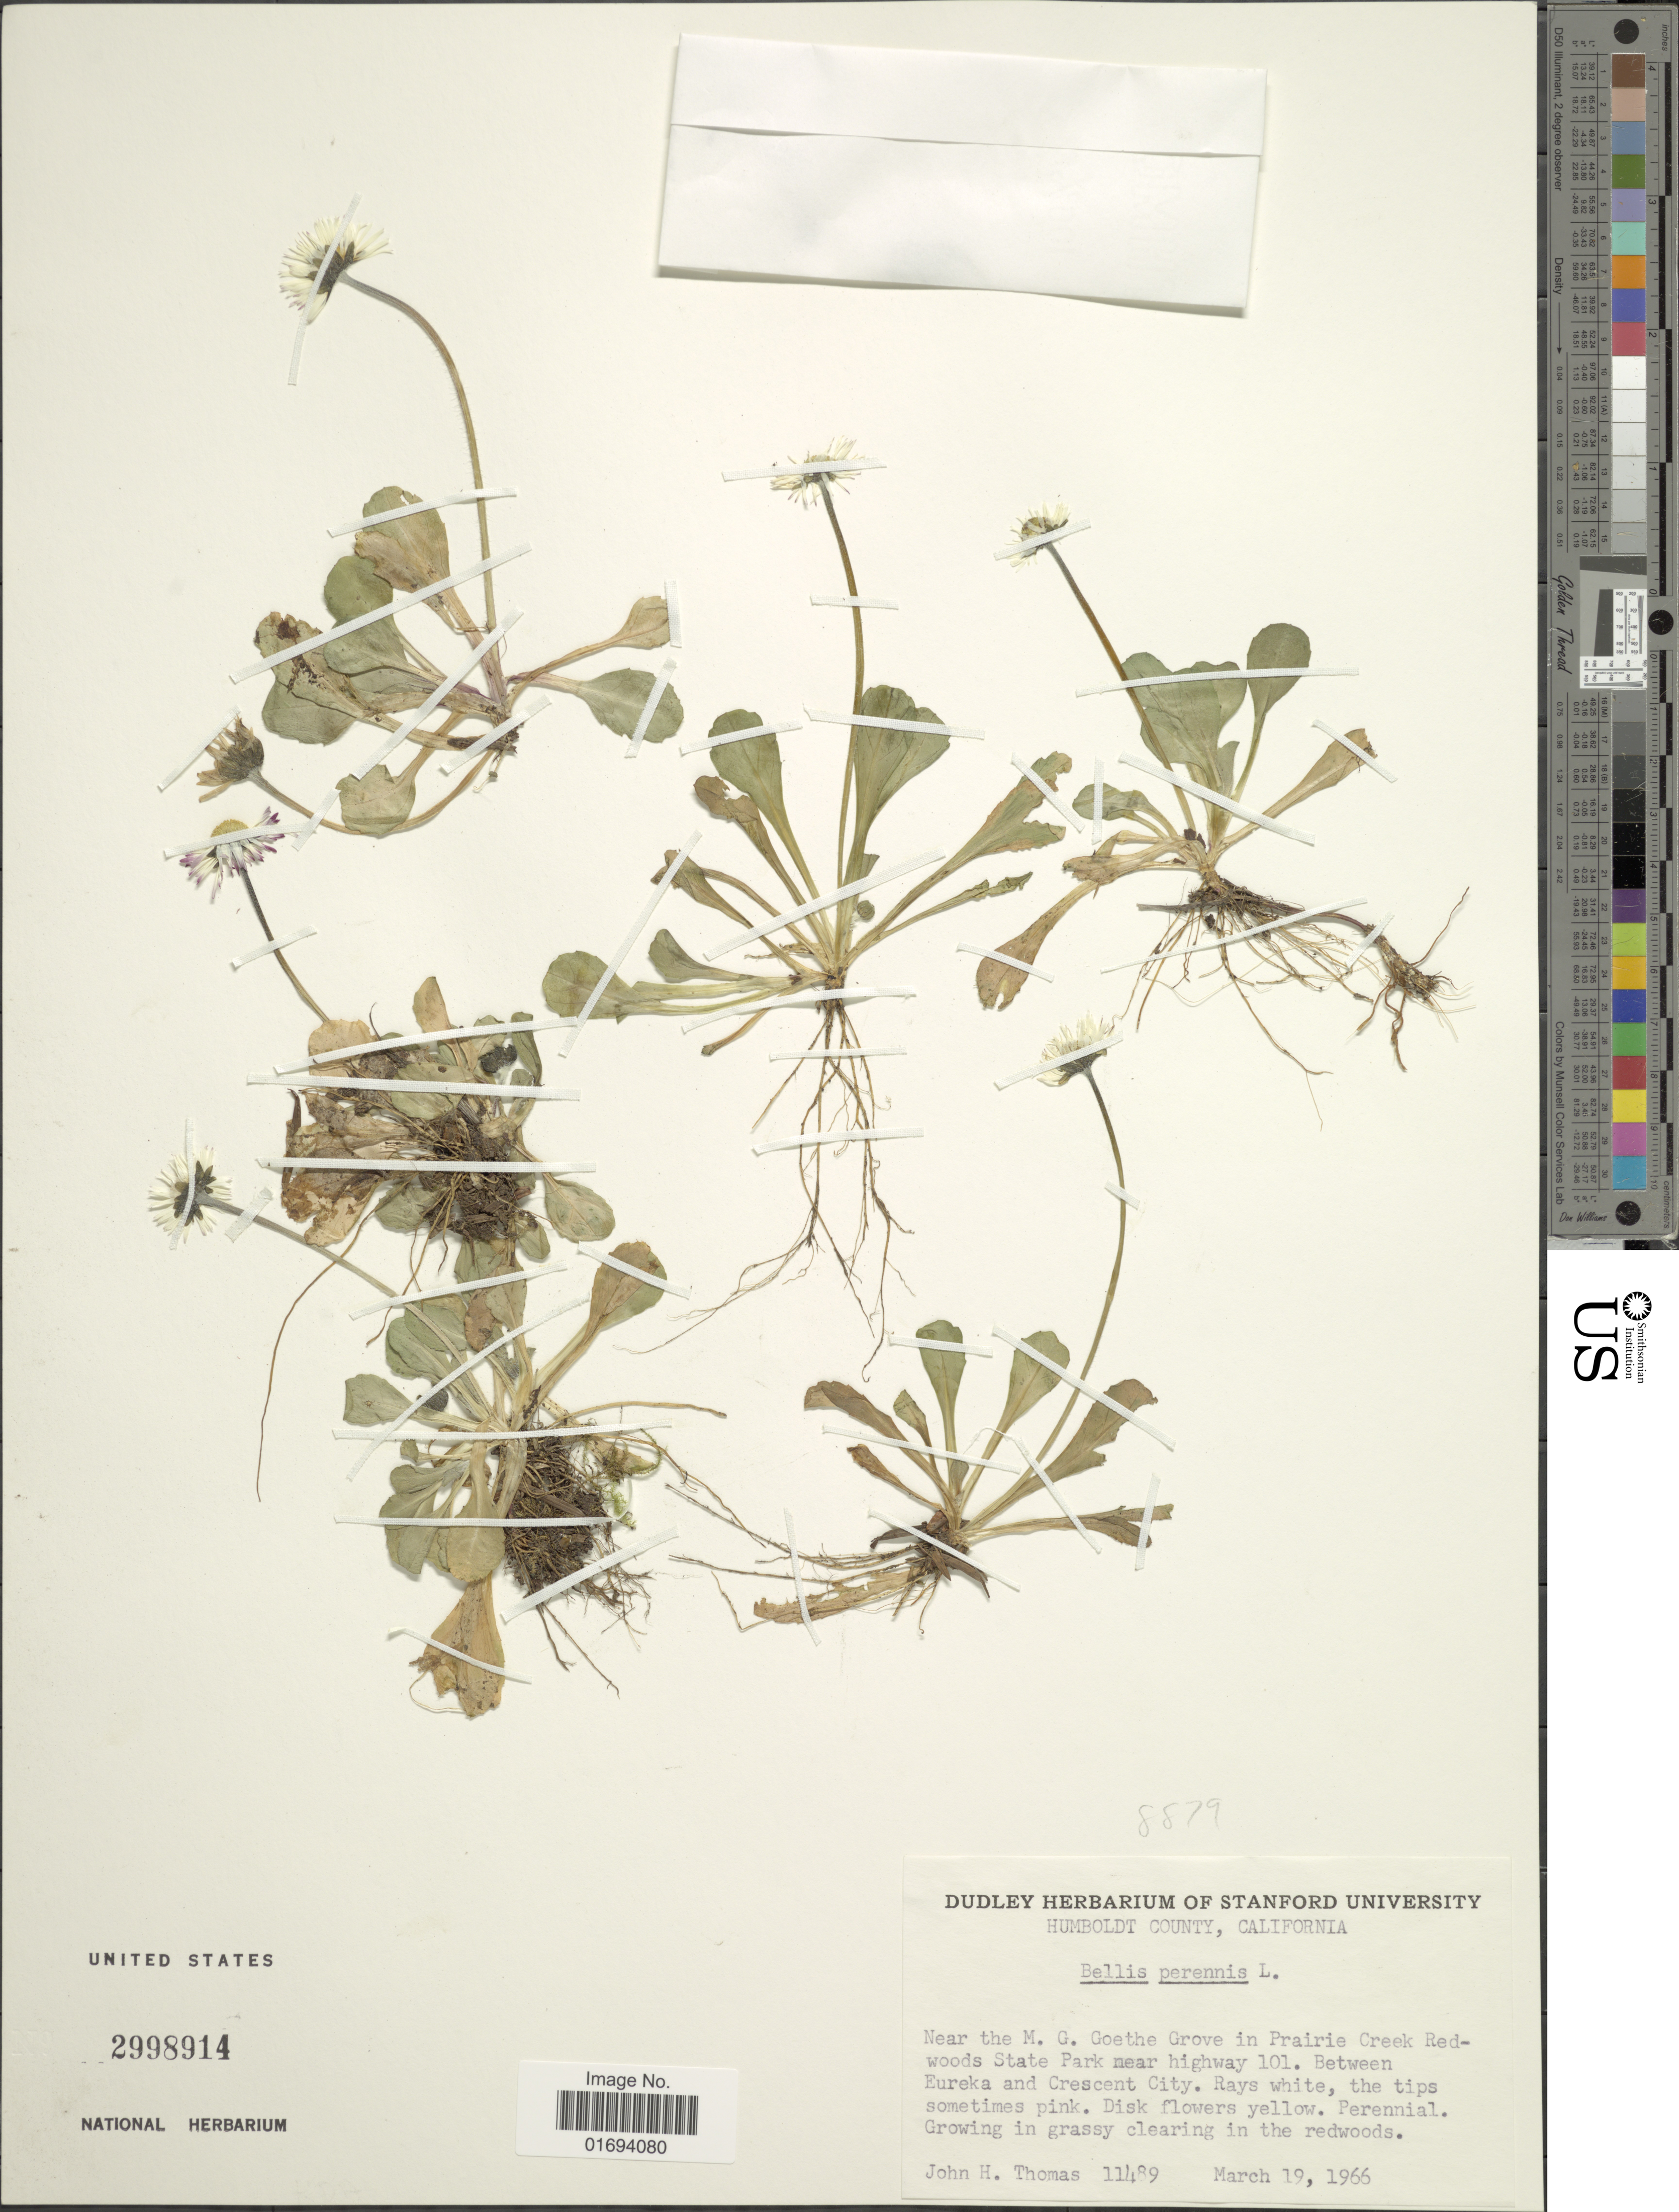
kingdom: Plantae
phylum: Tracheophyta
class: Magnoliopsida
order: Asterales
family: Asteraceae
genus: Bellis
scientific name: Bellis perennis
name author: L.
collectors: J. H. Thomas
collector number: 11489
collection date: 1966-03-19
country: United States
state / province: California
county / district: Humboldt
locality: Humboldt County, California. Near the M. G. Goethe Grove in Prairie Creek Redwoods State Park near highway 101. Between Eureka and Crescent City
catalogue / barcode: US 2998914